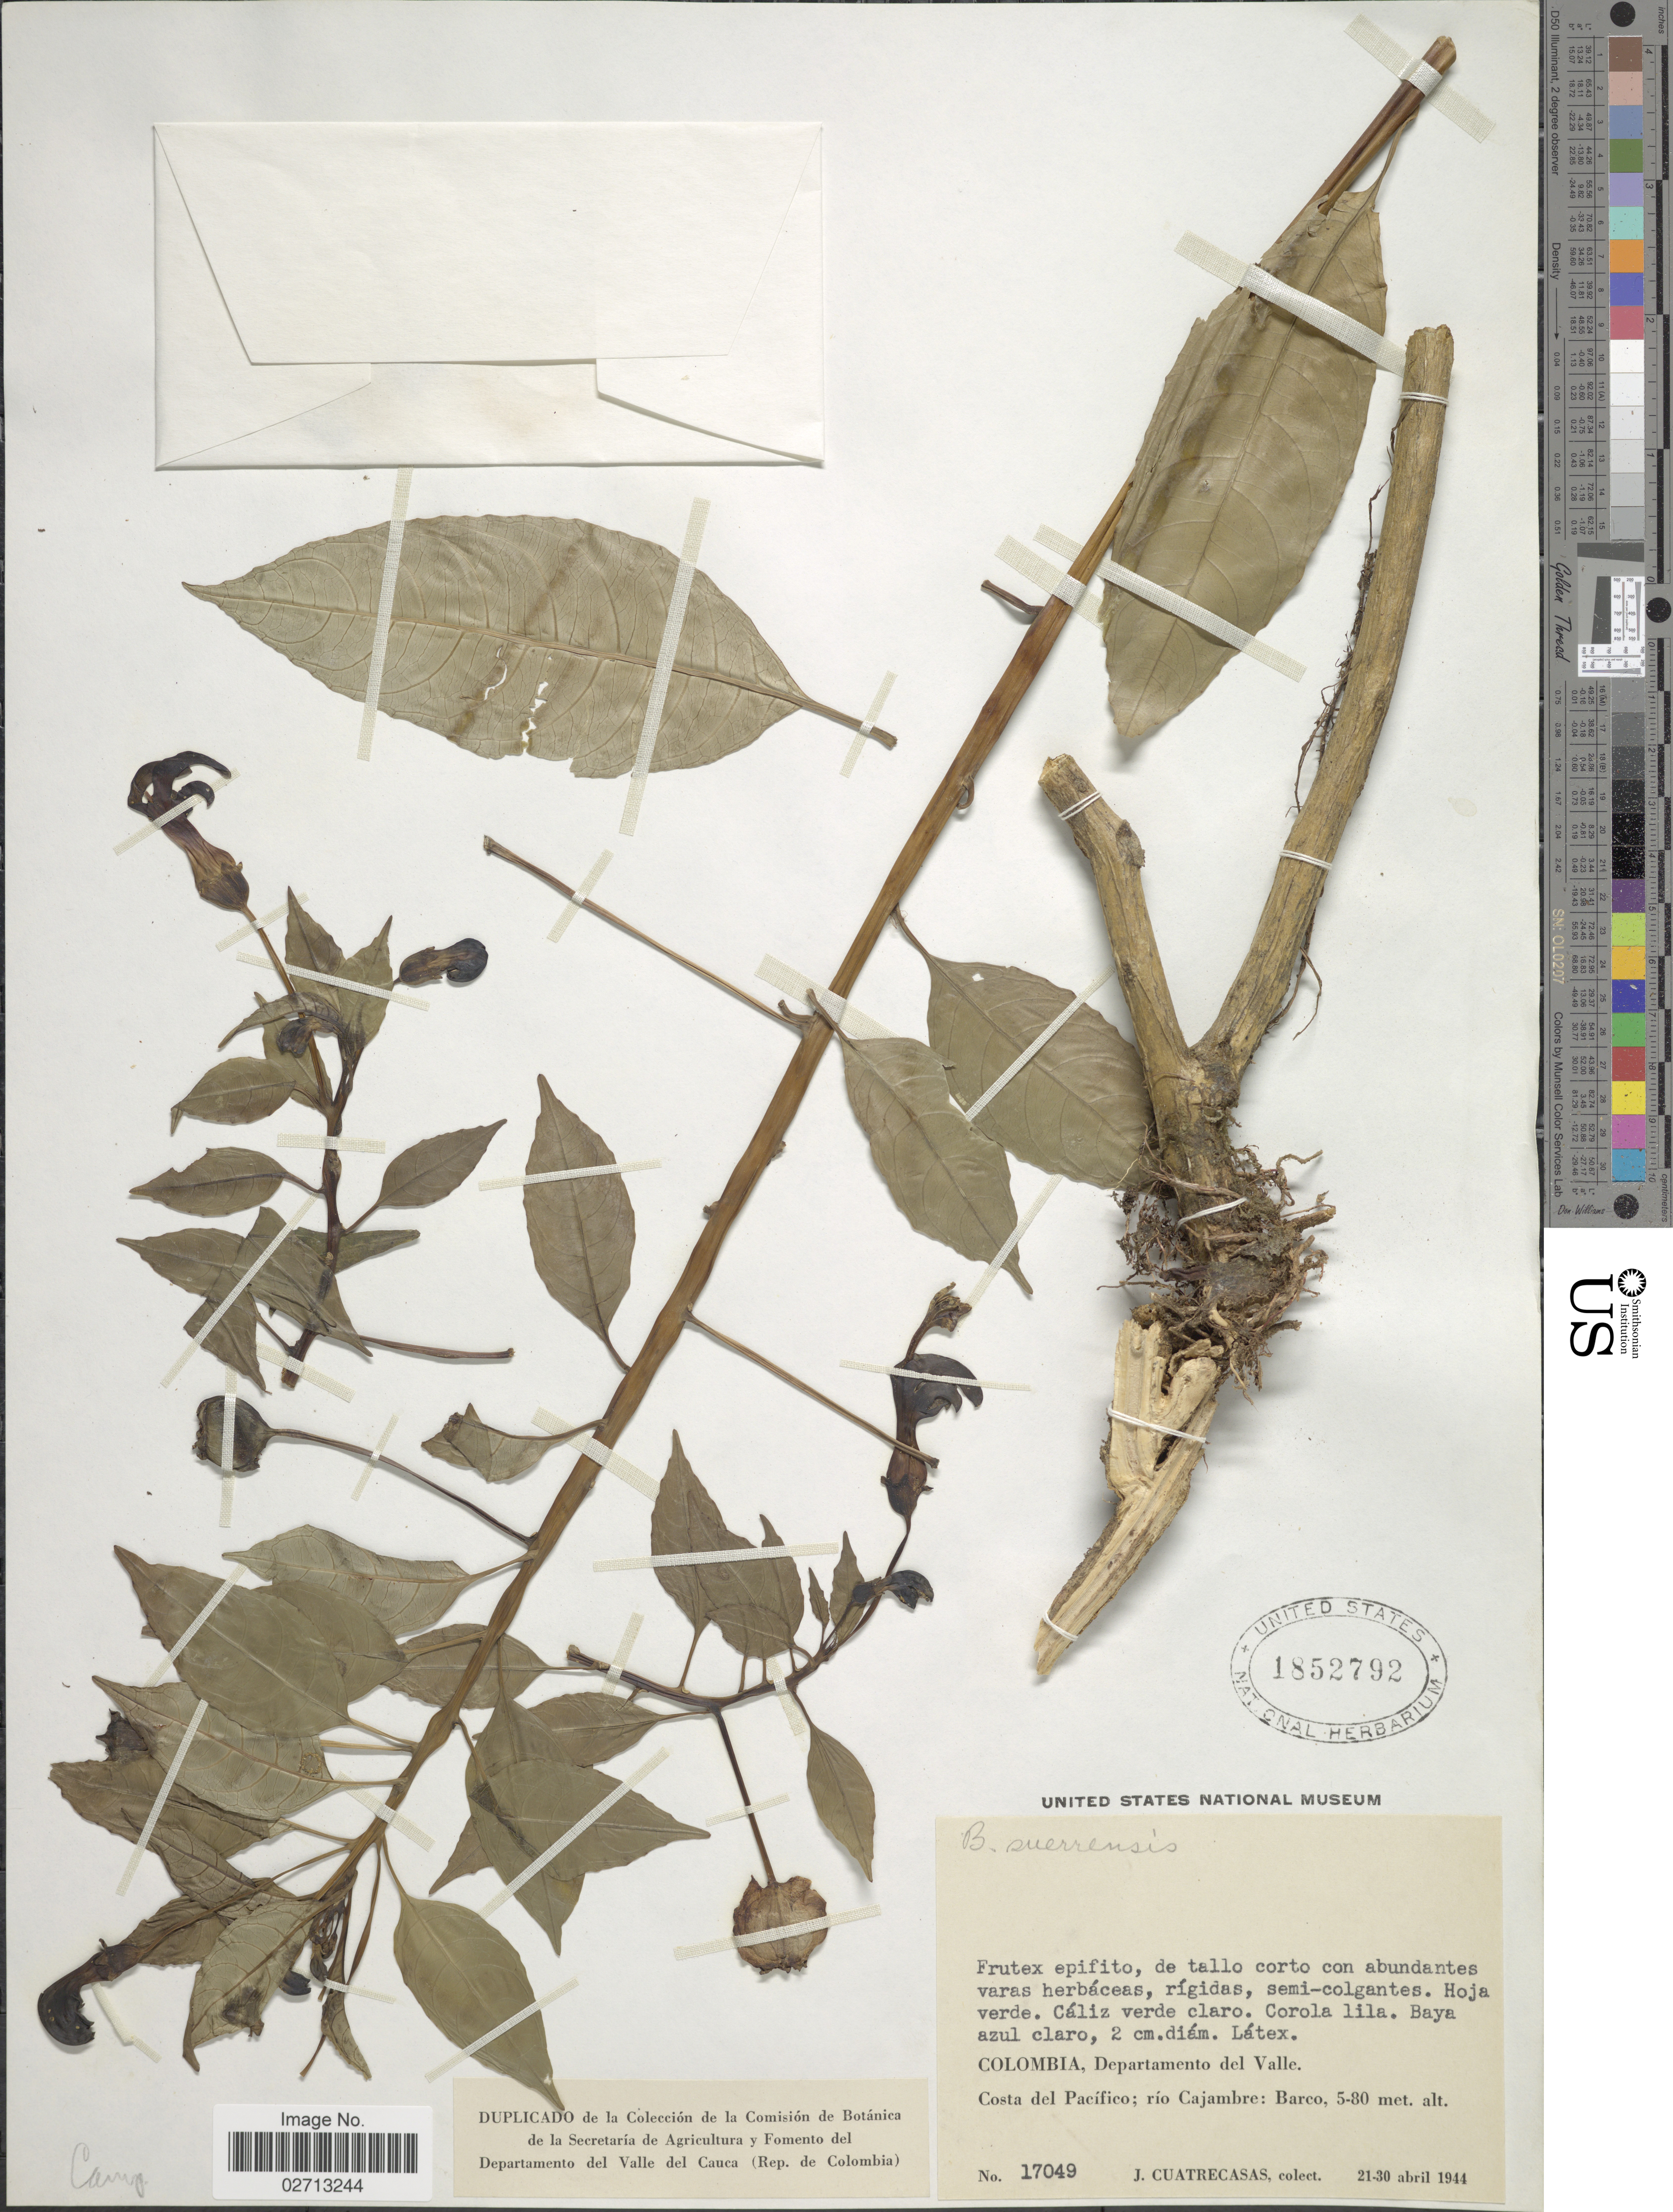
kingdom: Plantae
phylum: Tracheophyta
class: Magnoliopsida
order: Asterales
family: Campanulaceae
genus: Burmeistera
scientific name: Burmeistera suerrensis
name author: (Donn. Sm.) E. Wimm.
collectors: J. Cuatrecasas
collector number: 17049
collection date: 1944-04-21/1944-04-30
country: Colombia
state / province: Valle del Cauca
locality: Departamento del Valle. Costa del Pacífico; río Cajambre: Barco.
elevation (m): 5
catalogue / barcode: US 1852792